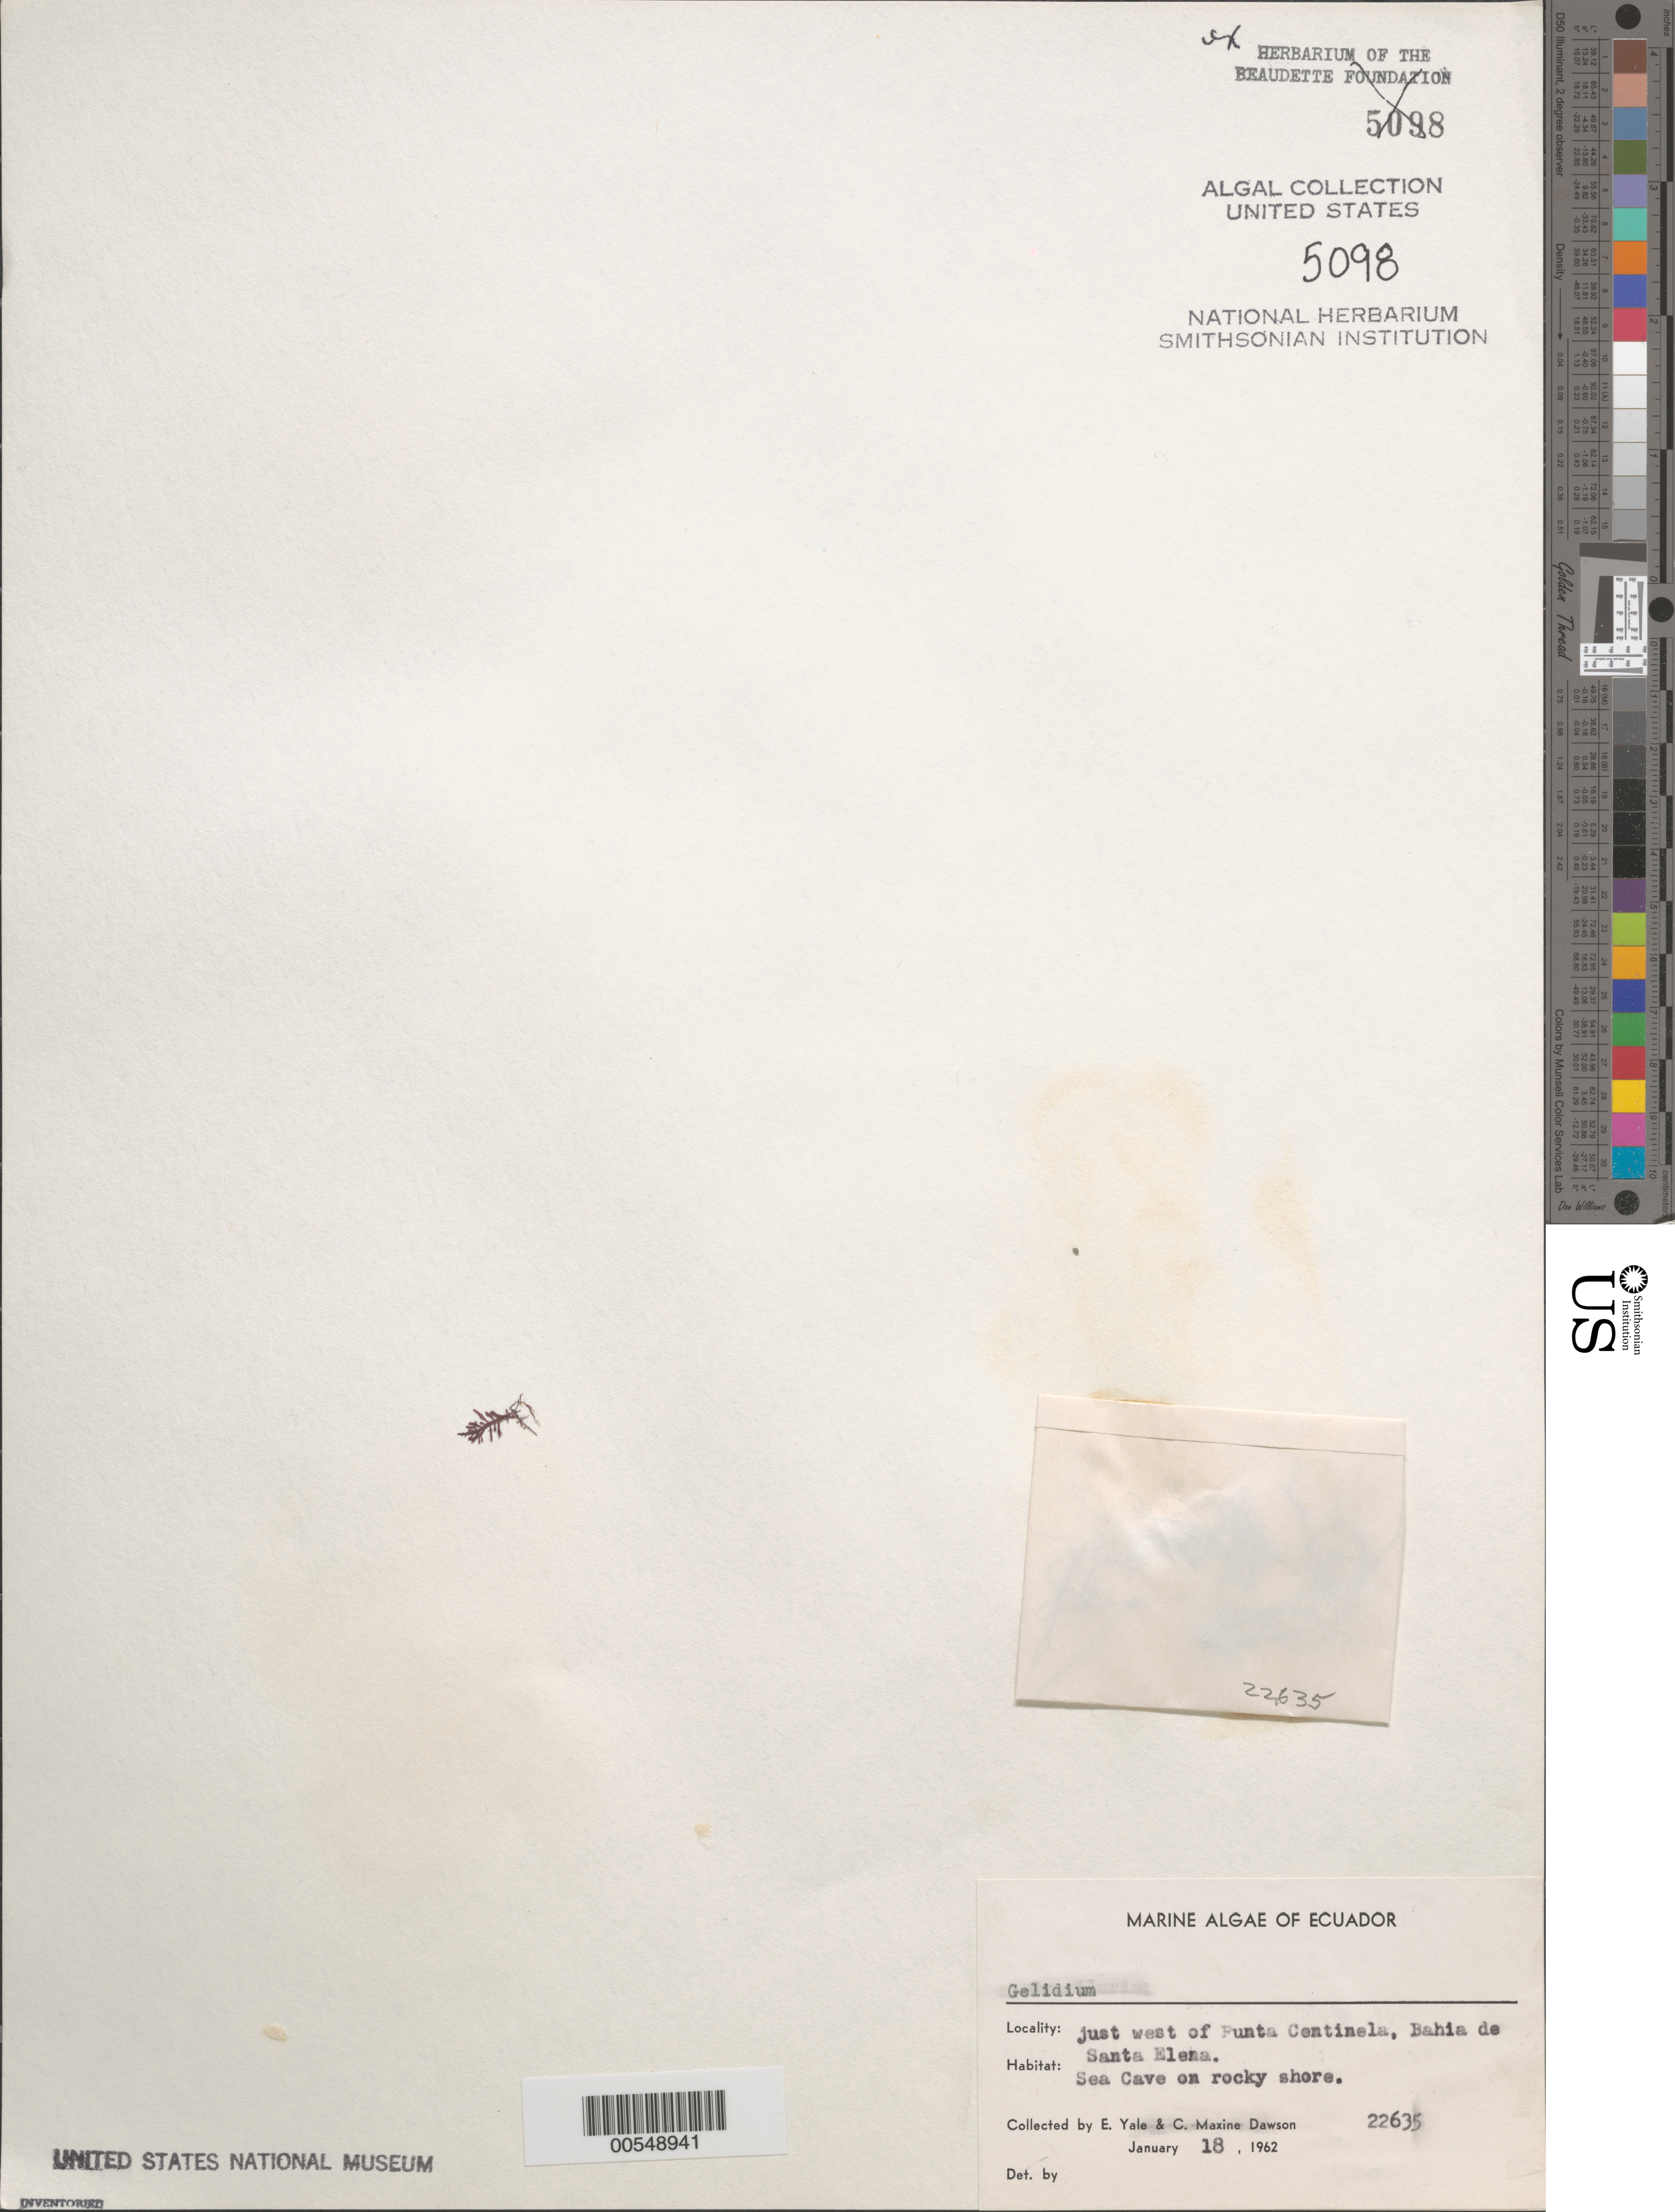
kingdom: Plantae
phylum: Rhodophyta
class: Florideophyceae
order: Gelidiales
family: Gelidiaceae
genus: Gelidium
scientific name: Gelidium sp.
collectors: E. Y. Dawson & C. M. Dawson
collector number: EYD 22635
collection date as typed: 18 Jan 1962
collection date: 1962-01-18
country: Ecuador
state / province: Guayas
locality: Bahia de Santa Elena just W of Punta Centinela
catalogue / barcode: US 5098